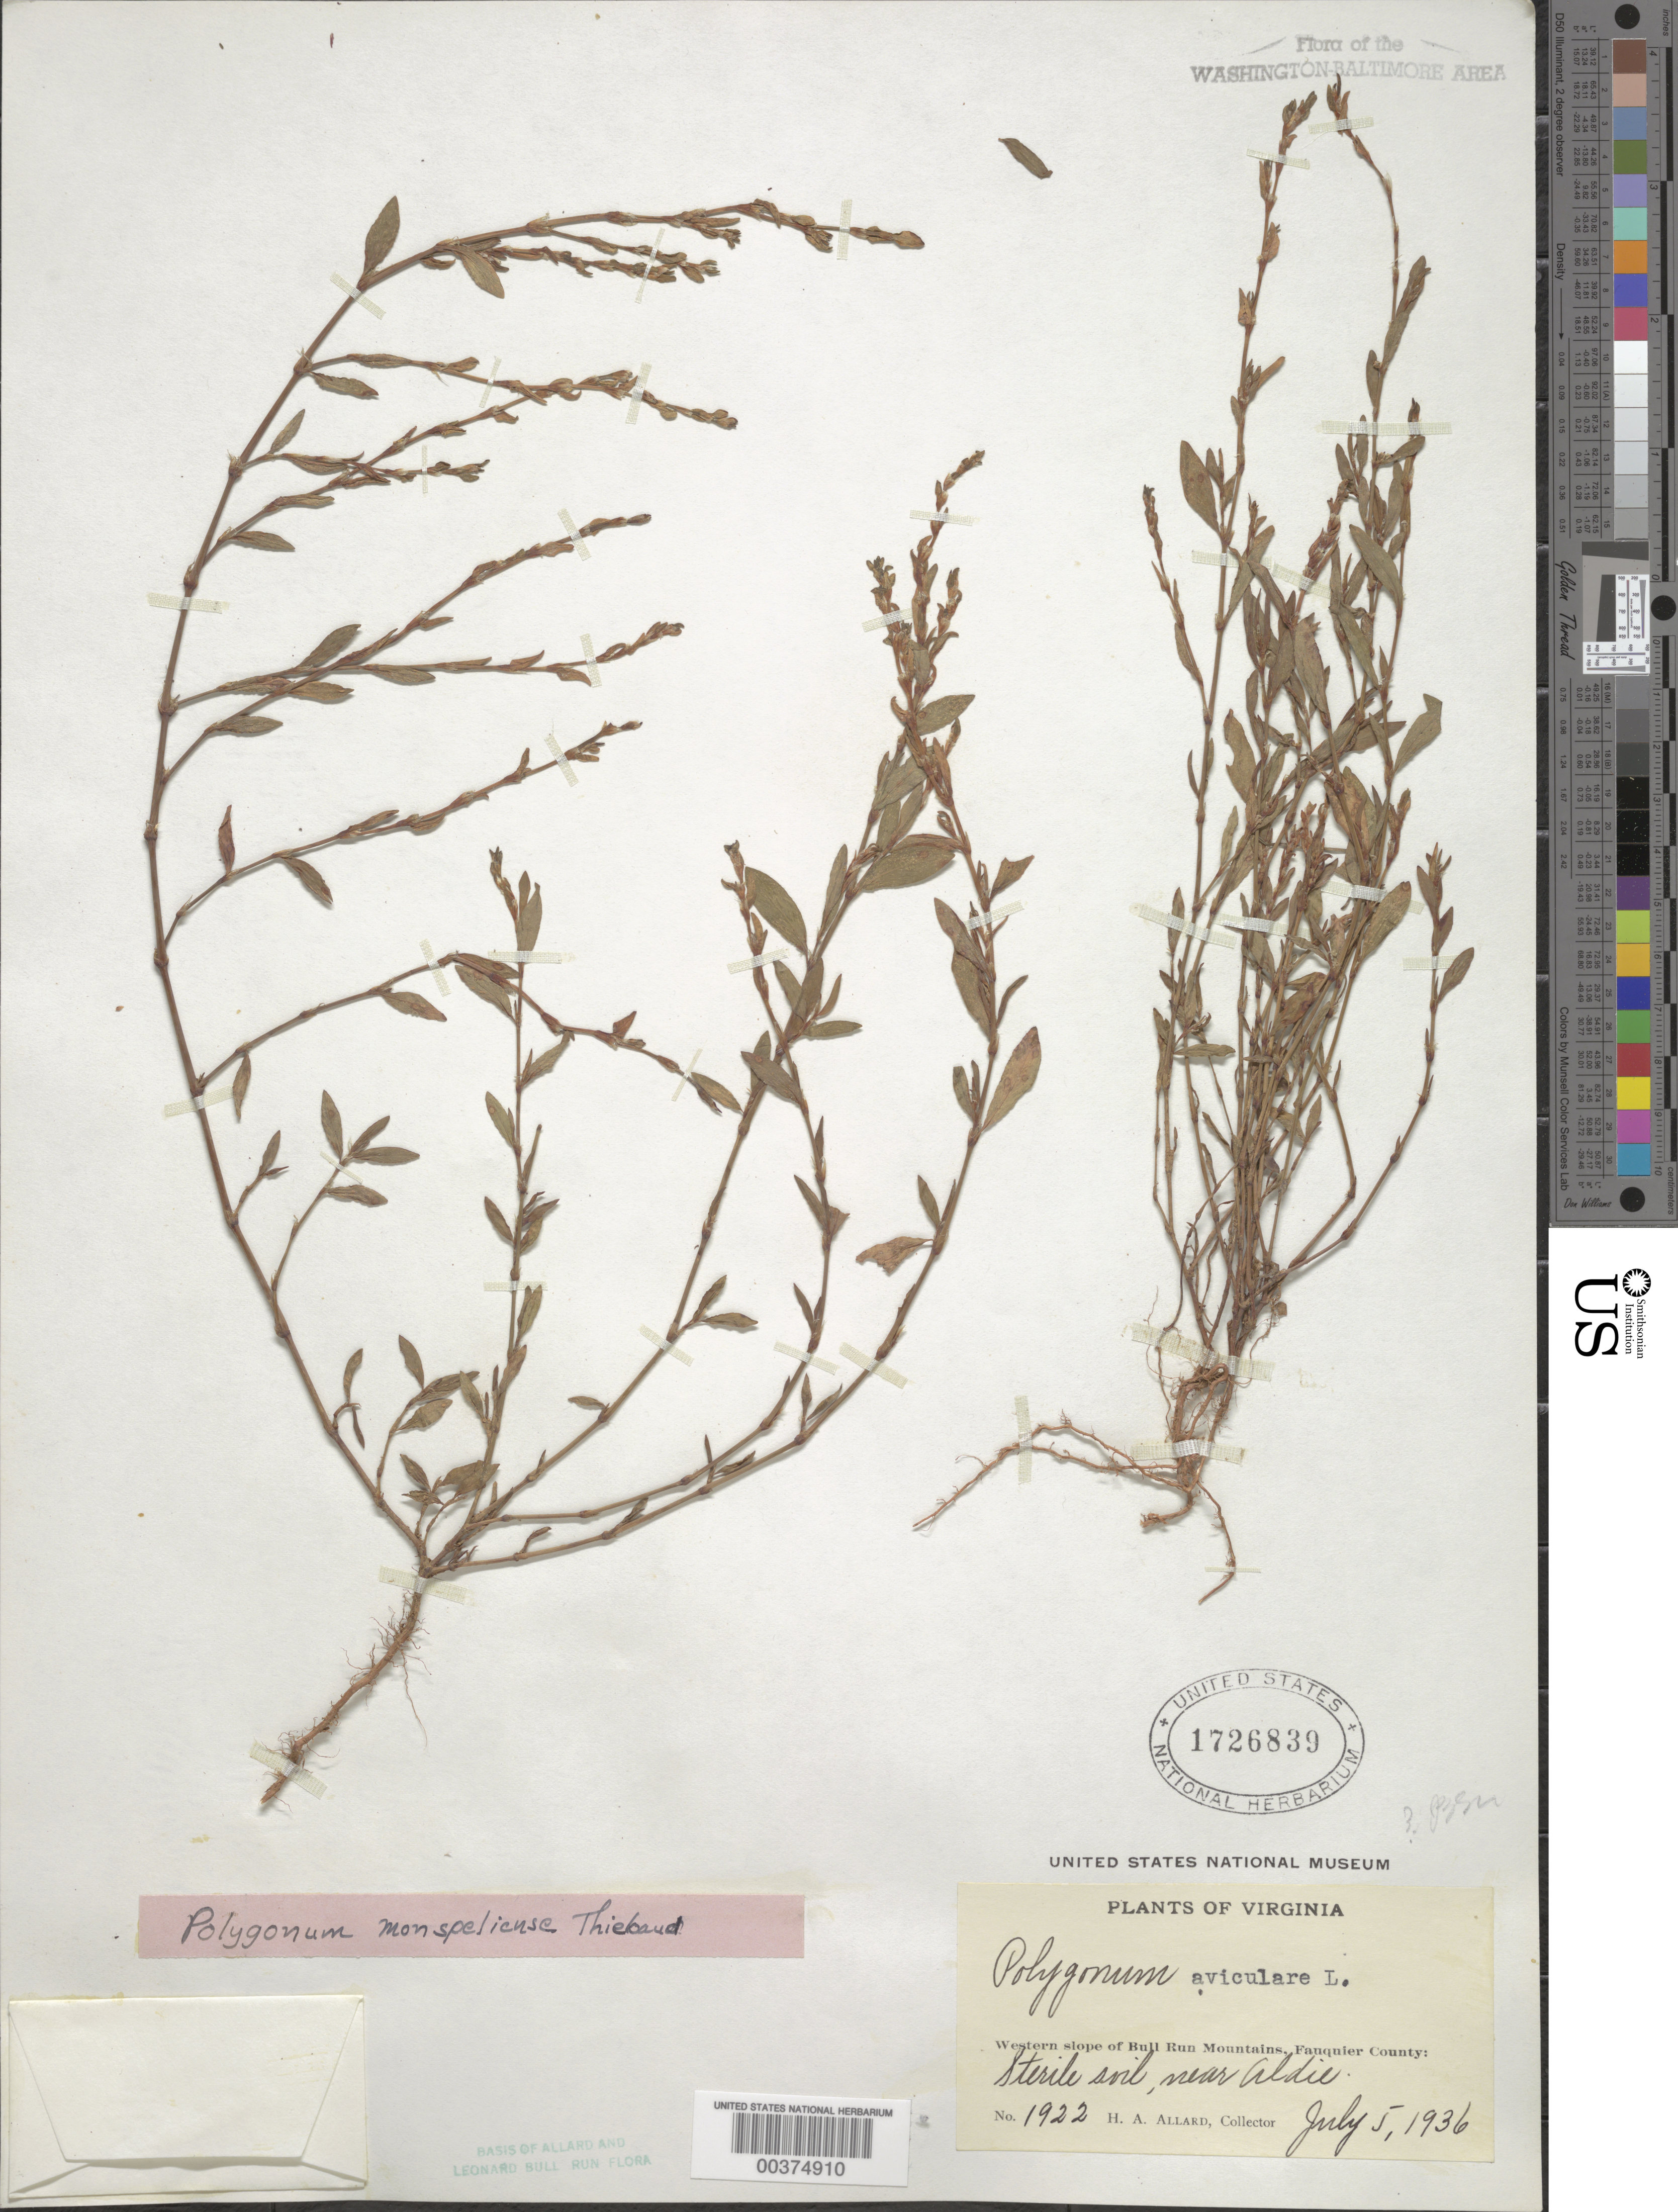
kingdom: Plantae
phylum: Tracheophyta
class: Magnoliopsida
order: Caryophyllales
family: Polygonaceae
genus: Polygonum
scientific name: Polygonum aviculare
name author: L.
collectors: H. A. Allard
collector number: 1922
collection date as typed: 05 Jul 1936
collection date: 1936-07-05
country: United States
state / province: Virginia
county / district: Loudoun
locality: Aldie vicinity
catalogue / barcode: US 1726839